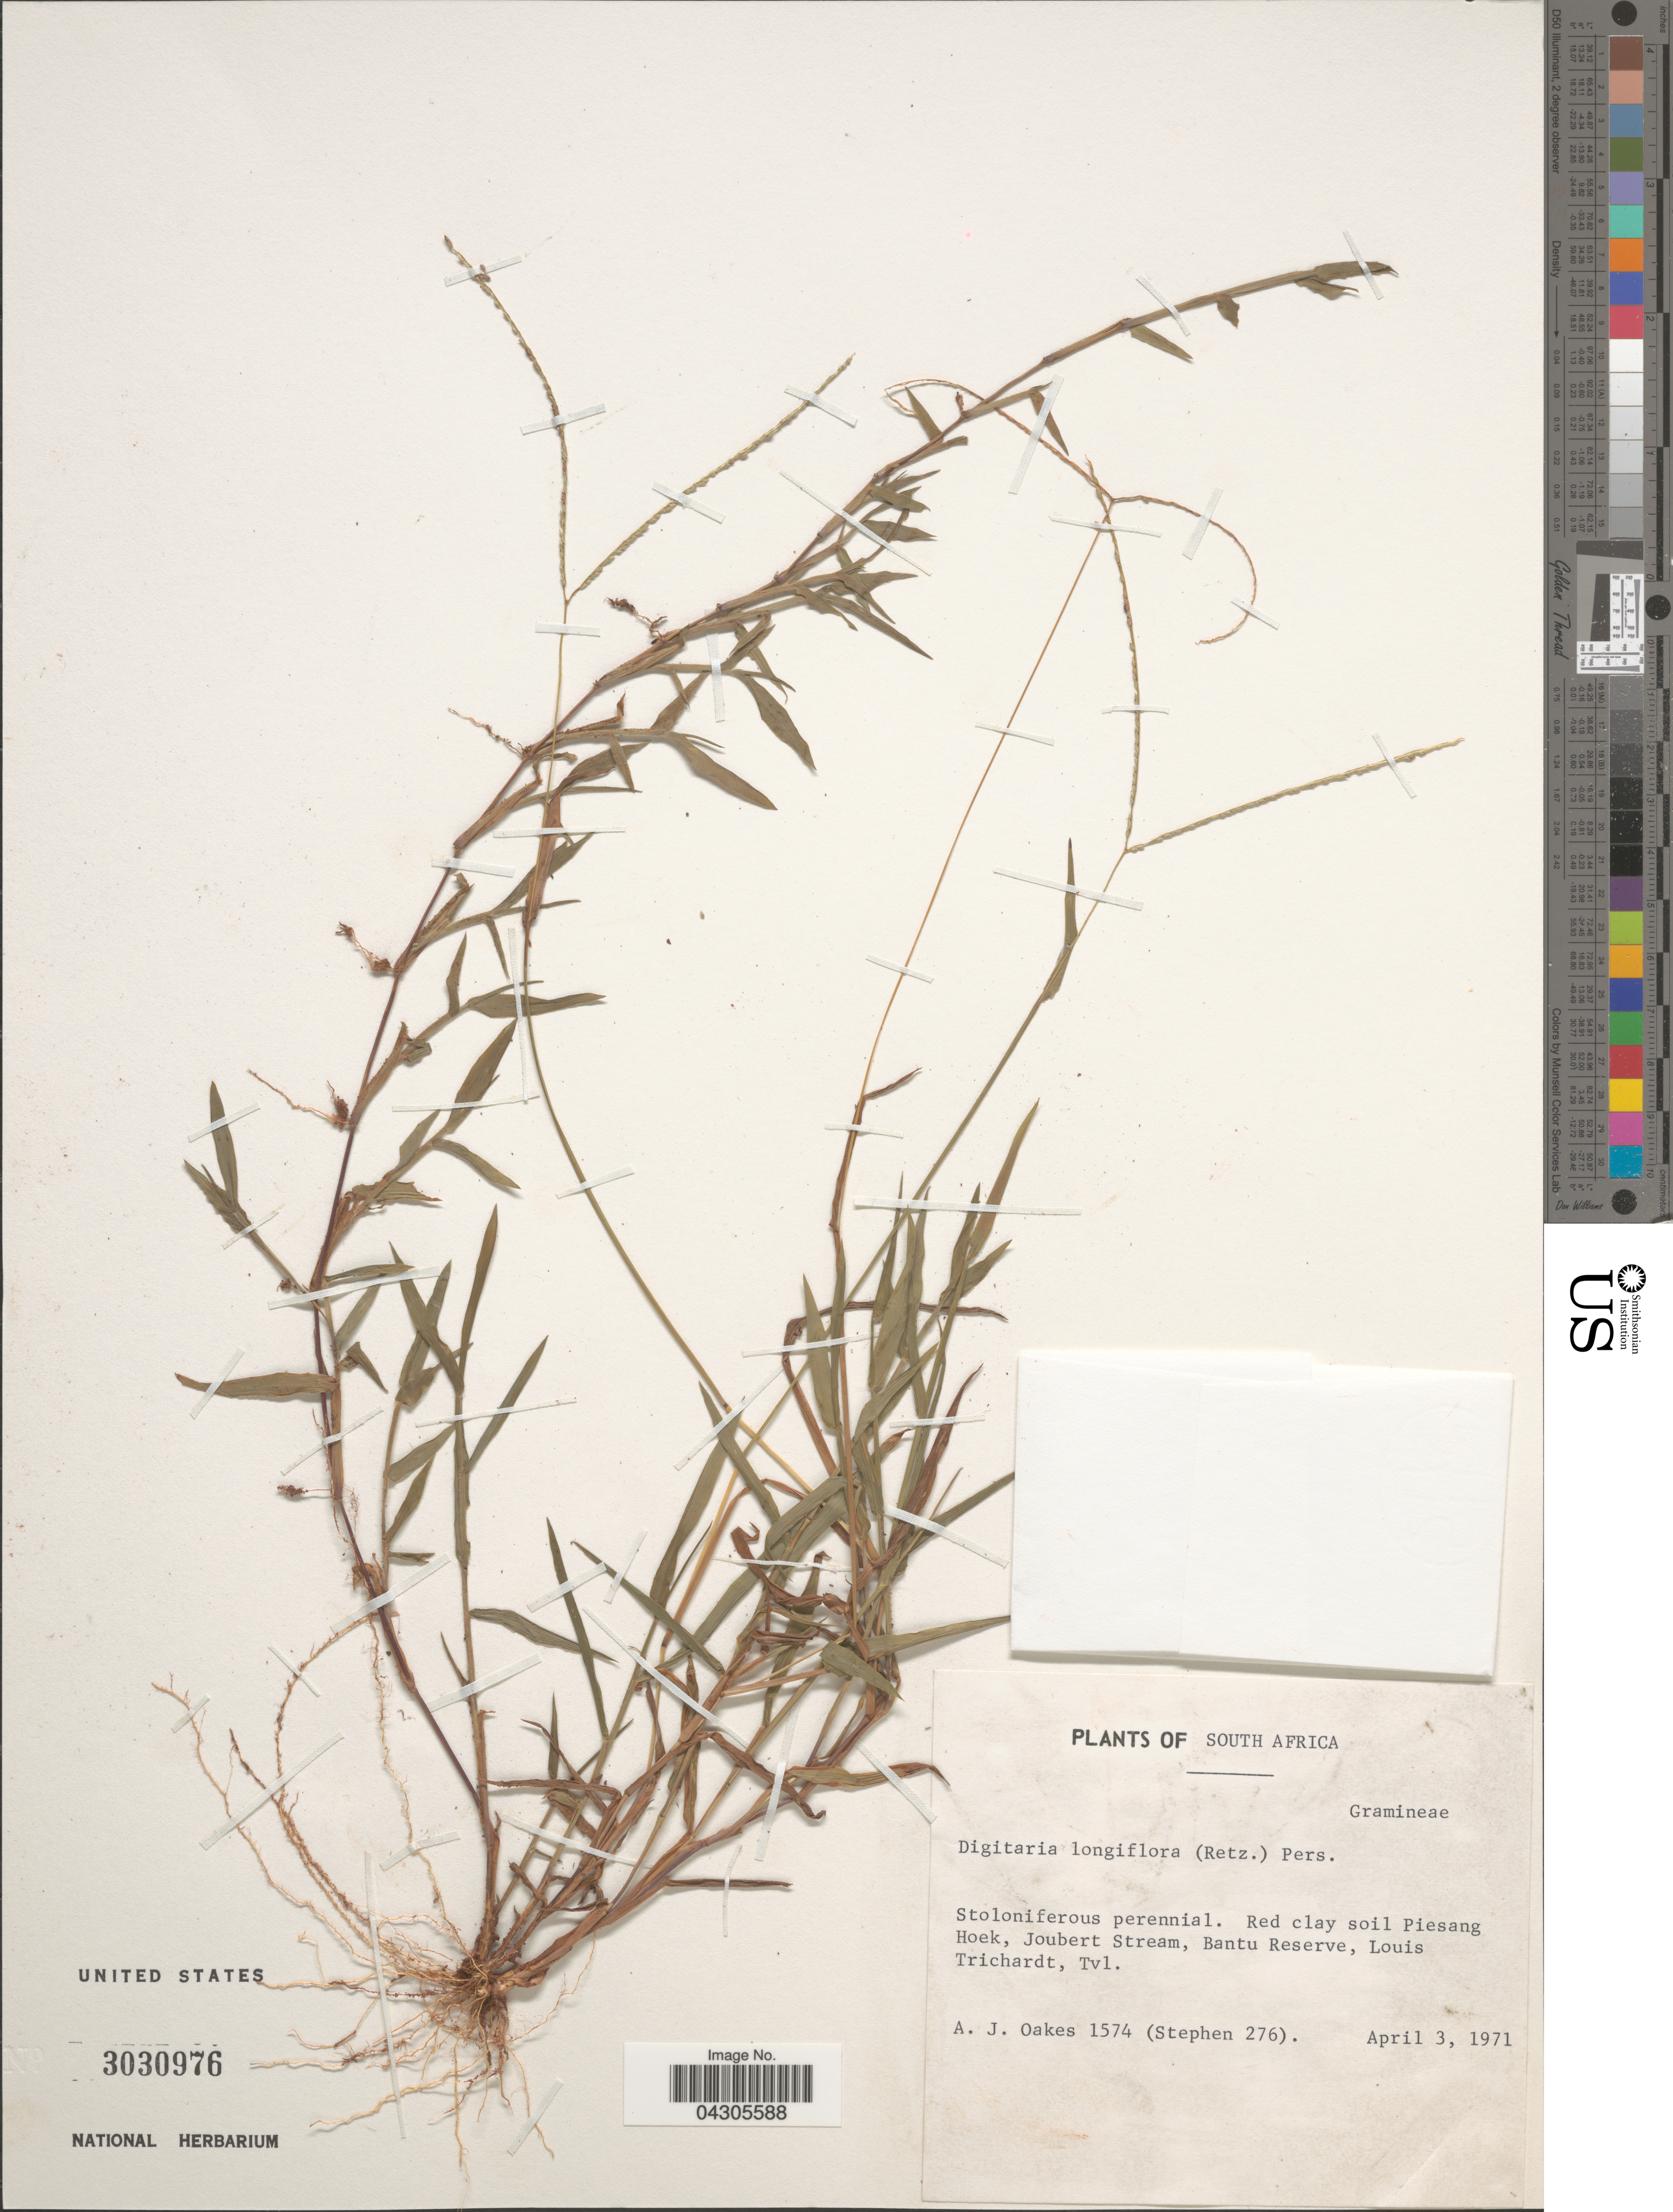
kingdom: Plantae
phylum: Tracheophyta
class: Liliopsida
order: Poales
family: Poaceae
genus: Digitaria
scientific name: Digitaria longiflora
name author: (Retz.) Pers.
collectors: A. Oakes & Stephen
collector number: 1574/276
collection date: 1971-04-03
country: South Africa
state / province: Limpopo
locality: Red clay soil Piesang Hoek, Joubert Stream, Bantu Reserve, Louis Trichardt, Tvl.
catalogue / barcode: US 3030976